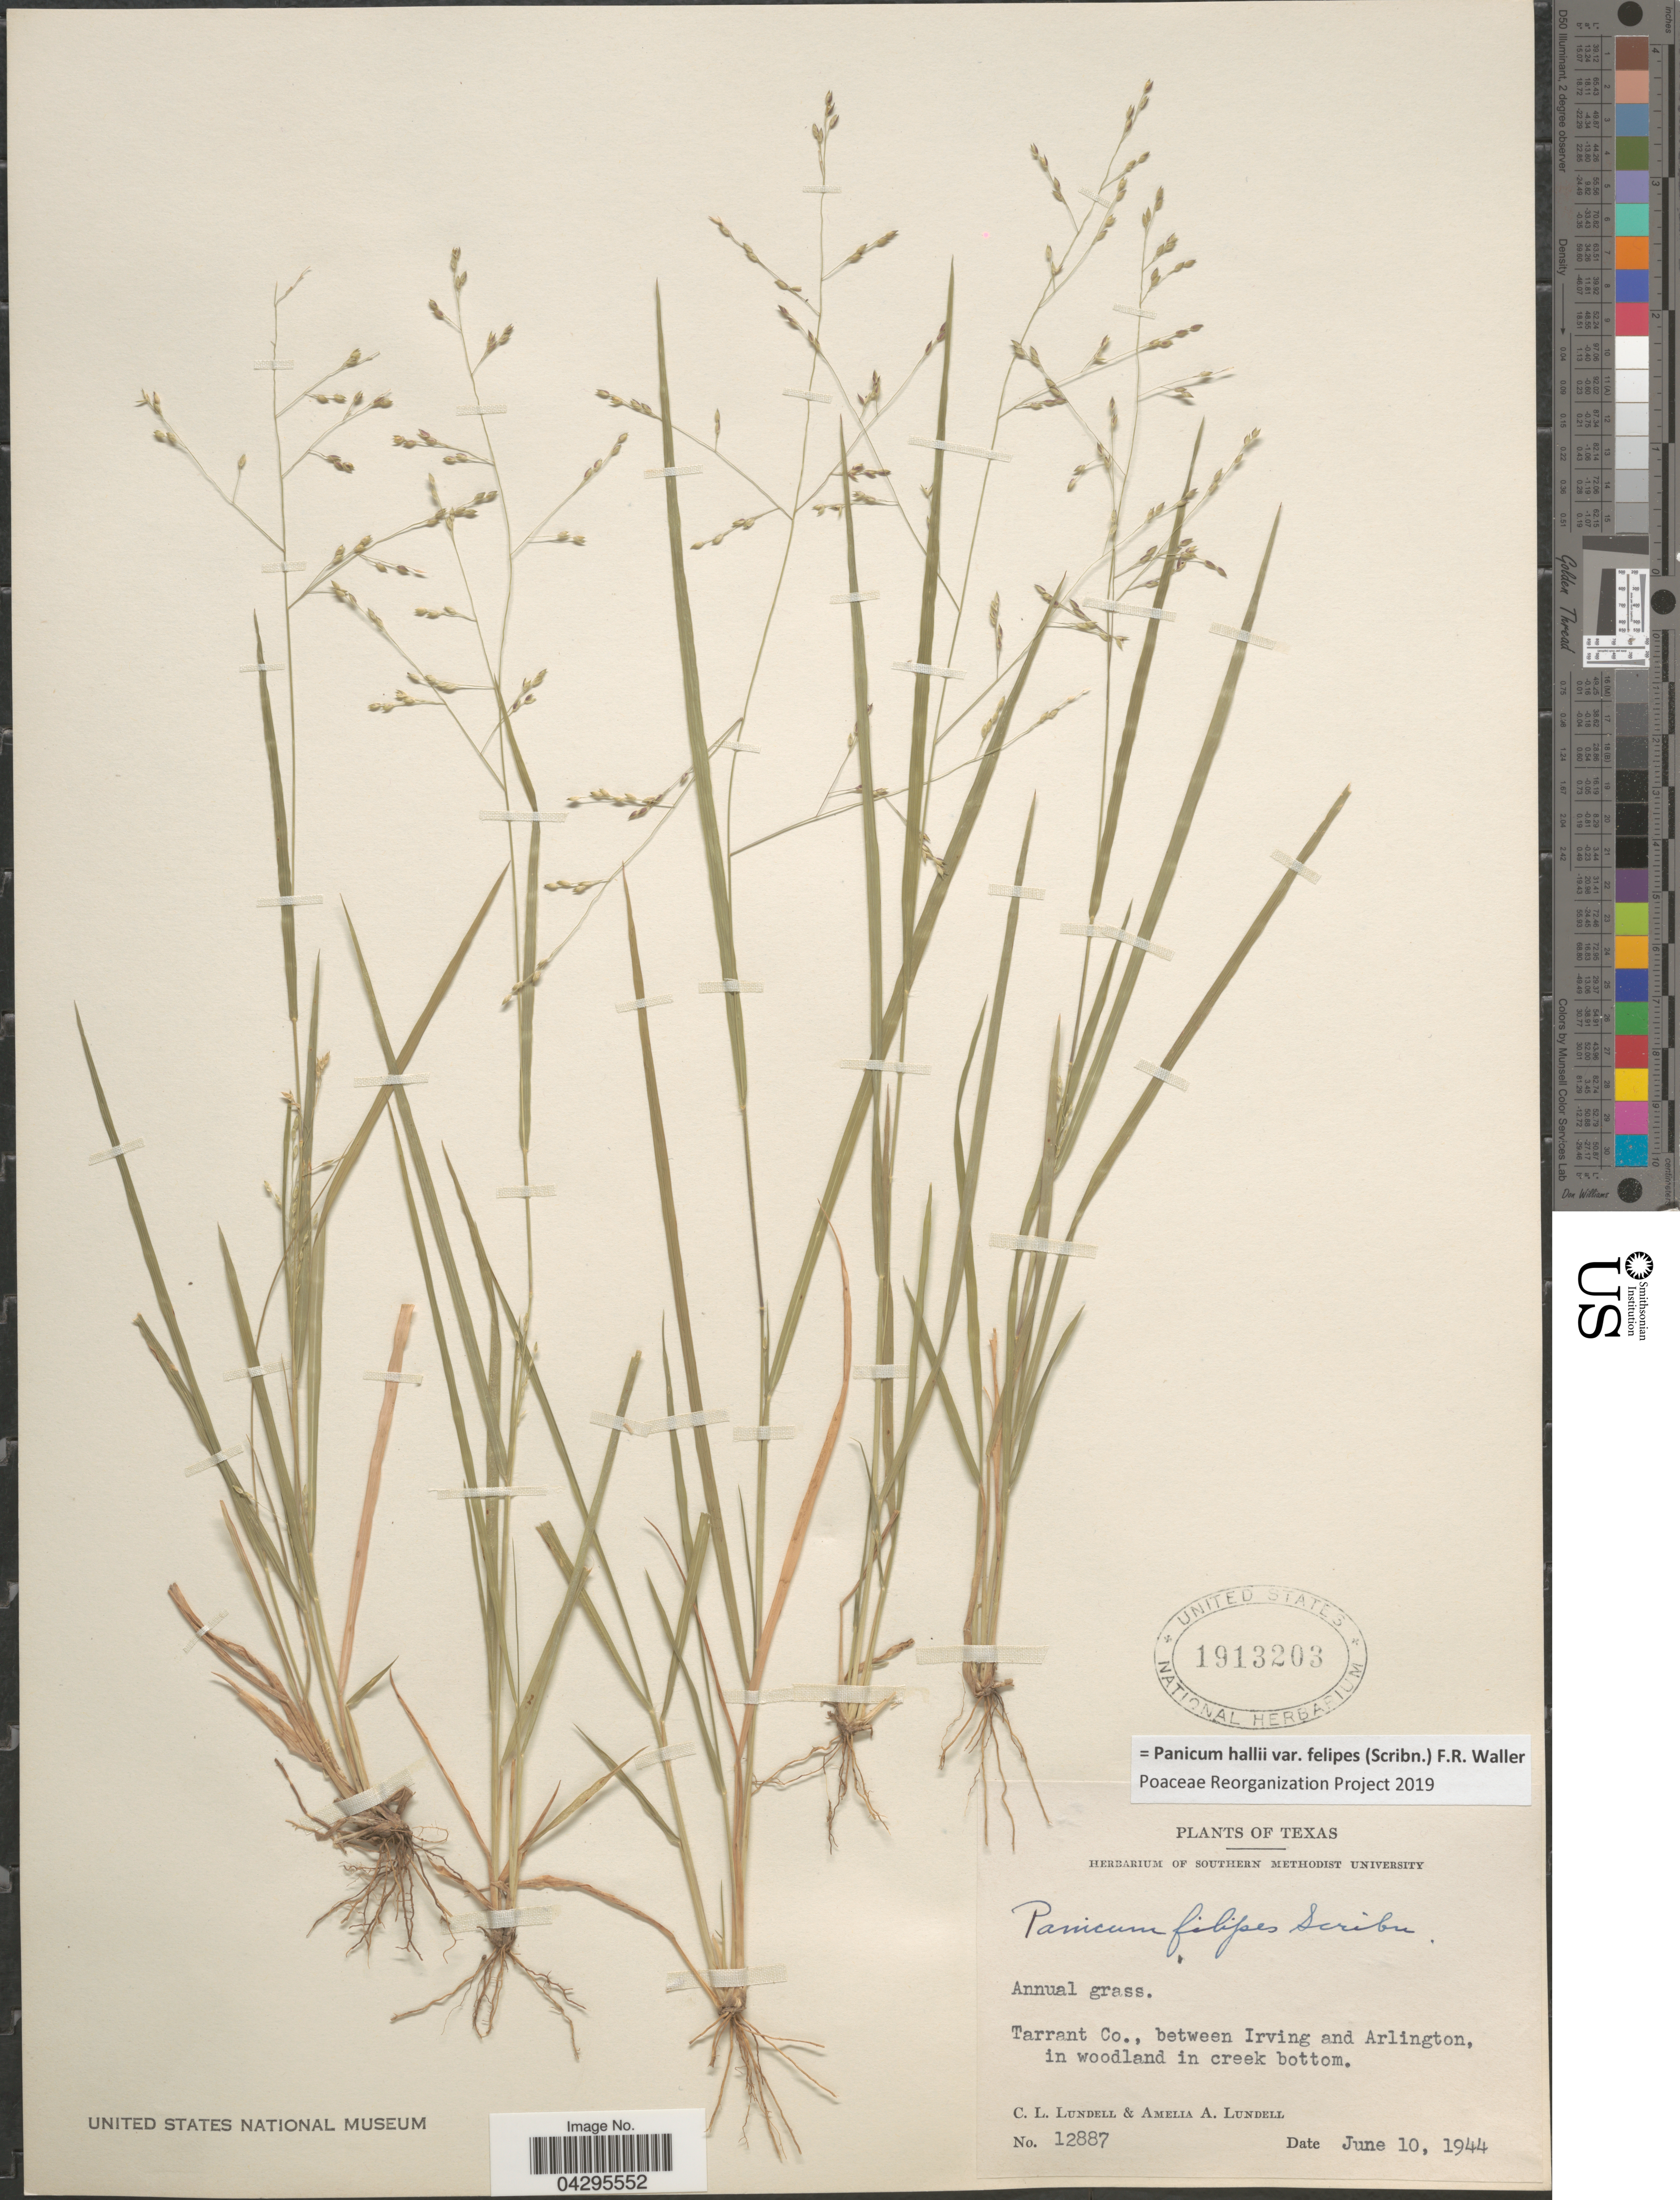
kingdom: Plantae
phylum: Tracheophyta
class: Liliopsida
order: Poales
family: Poaceae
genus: Panicum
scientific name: Panicum hallii var. felipes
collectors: C. L. Lundell & A. A. Lundell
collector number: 12887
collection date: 1944-06-10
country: United States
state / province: Texas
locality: Tarrant Co., between Irving and Arlington, in woodland in creek bottom.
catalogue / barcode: US 1913203